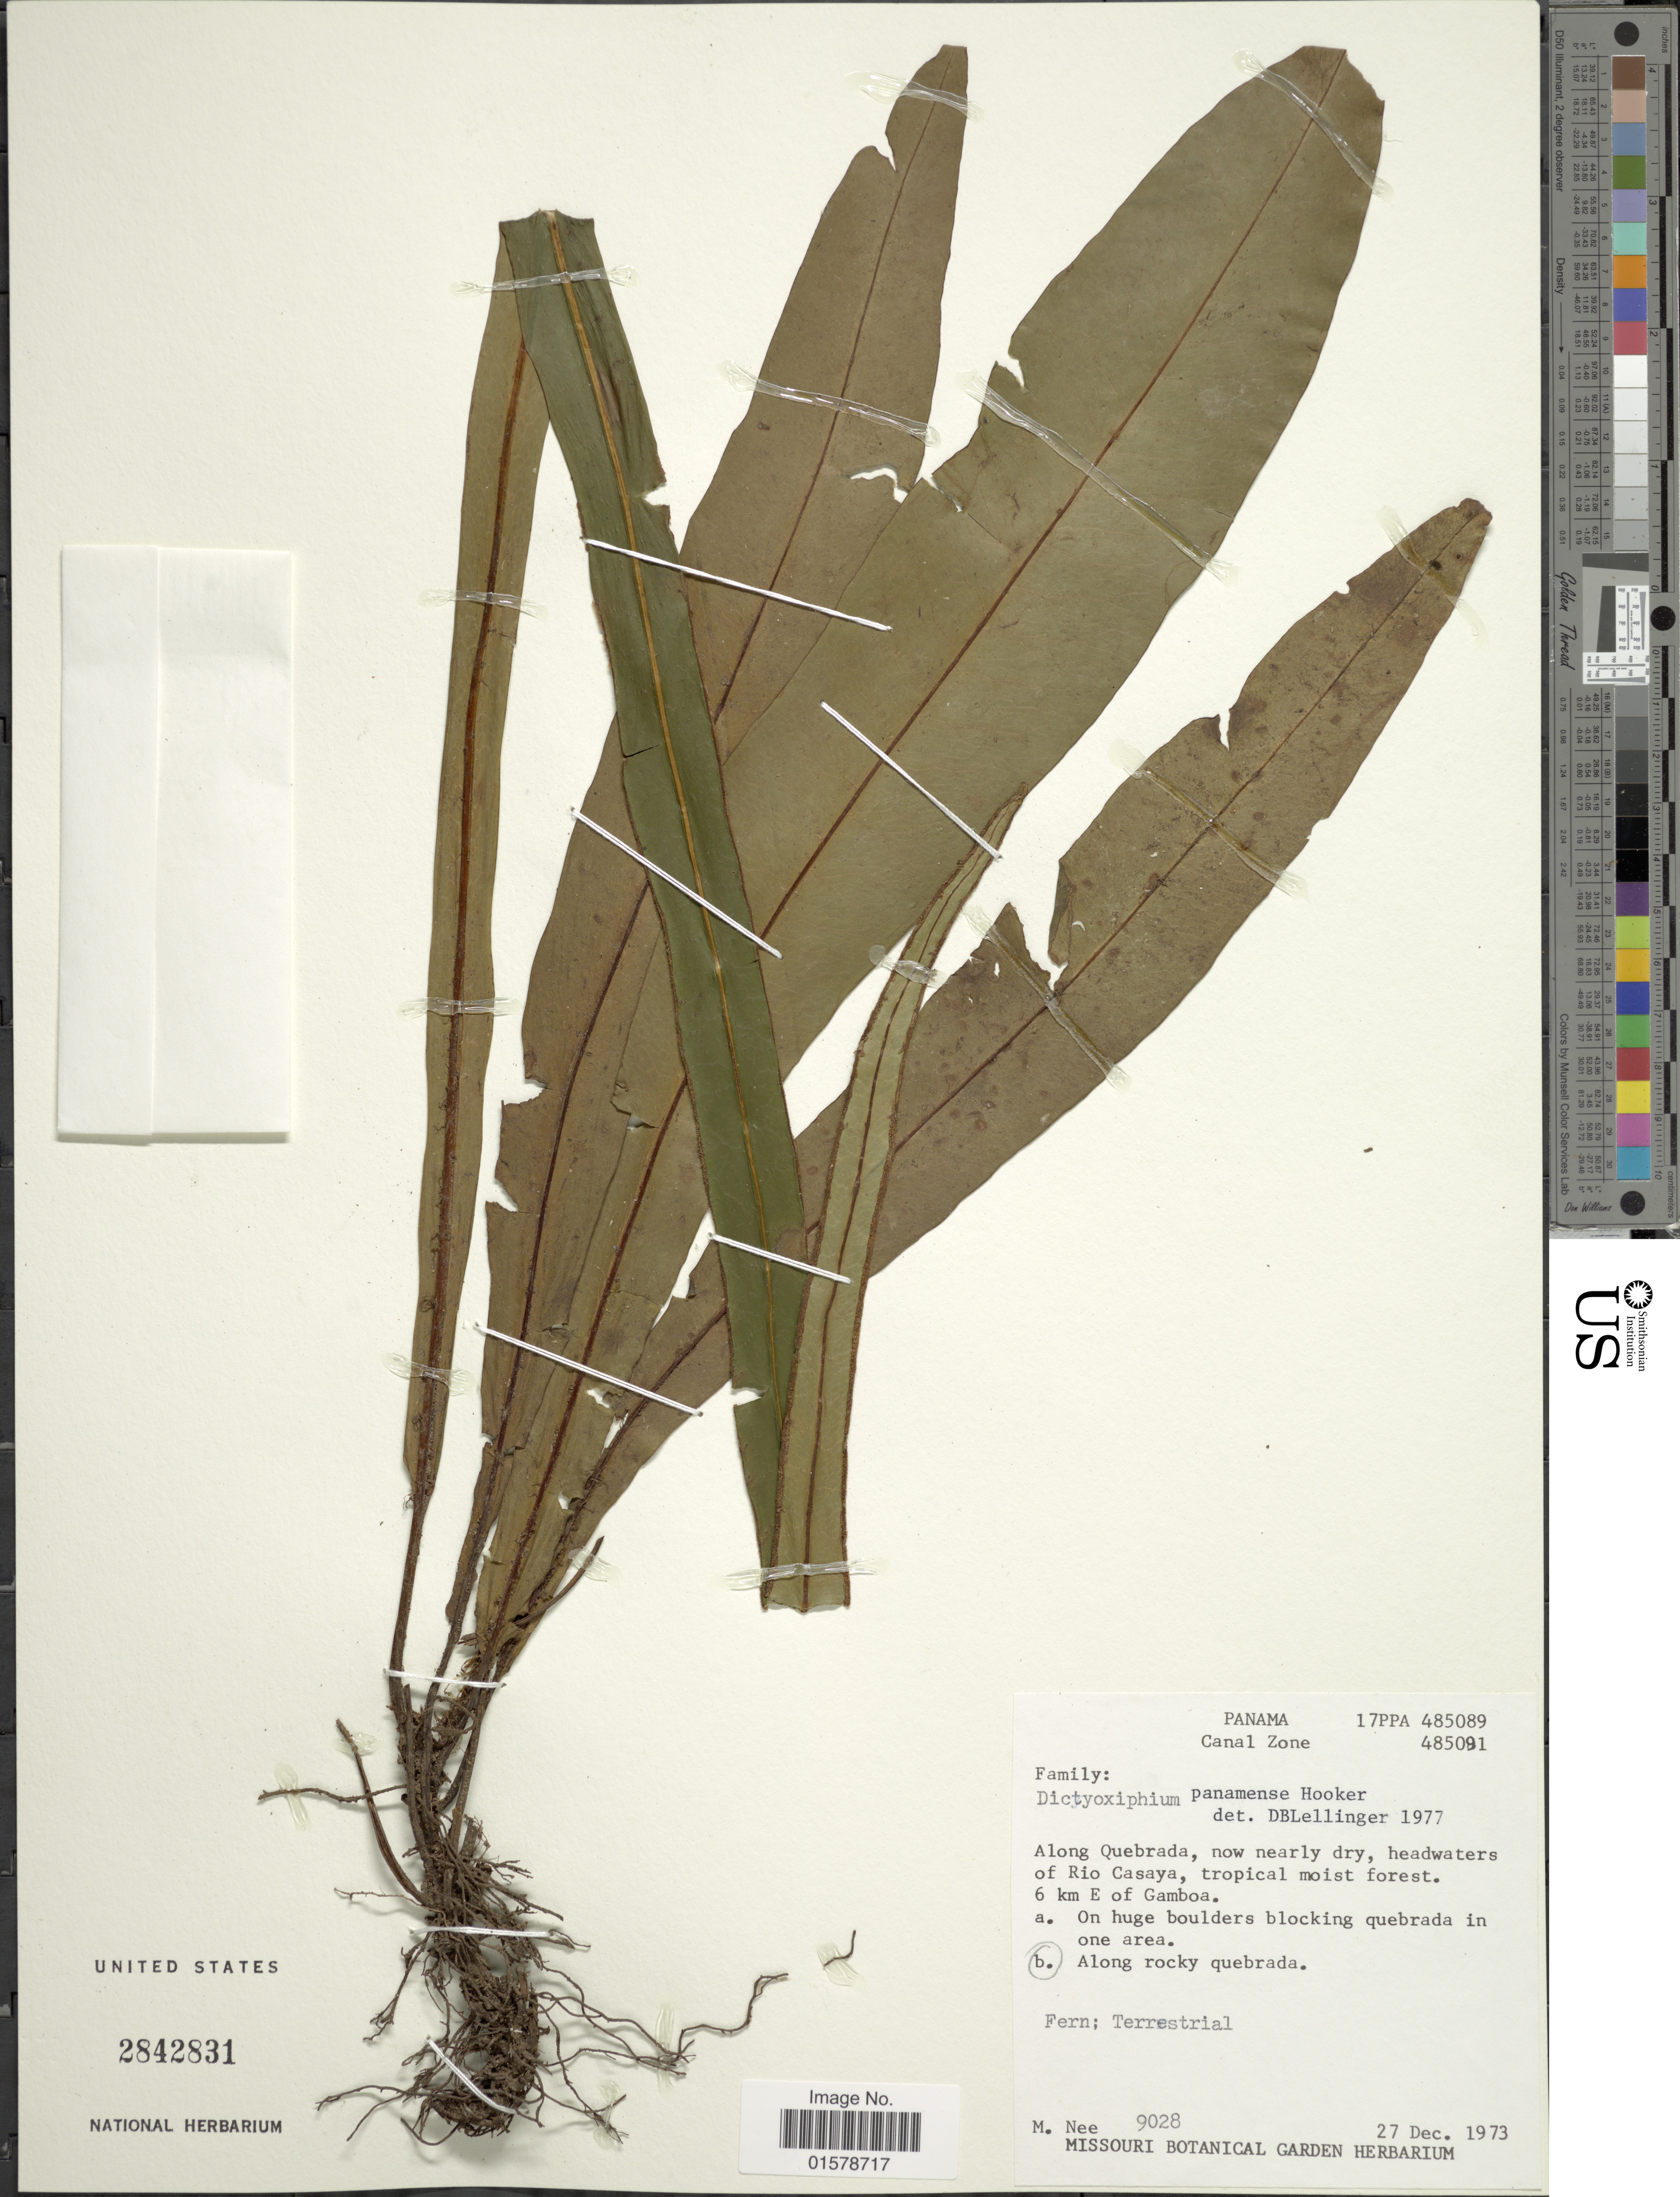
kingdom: Plantae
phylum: Tracheophyta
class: Polypodiopsida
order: Polypodiales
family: Tectariaceae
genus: Tectaria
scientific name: Tectaria panamensis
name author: (Hook.) R.M. Tryon & A.F. Tryon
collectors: M. Nee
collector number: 9028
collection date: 1973-12-27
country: Panama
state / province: Colón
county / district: Canal Zone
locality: Panama, Canal Zone, Along Quebrada, headwaters of Rio Casay. 6 km E of Gamboa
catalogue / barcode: US 2842831